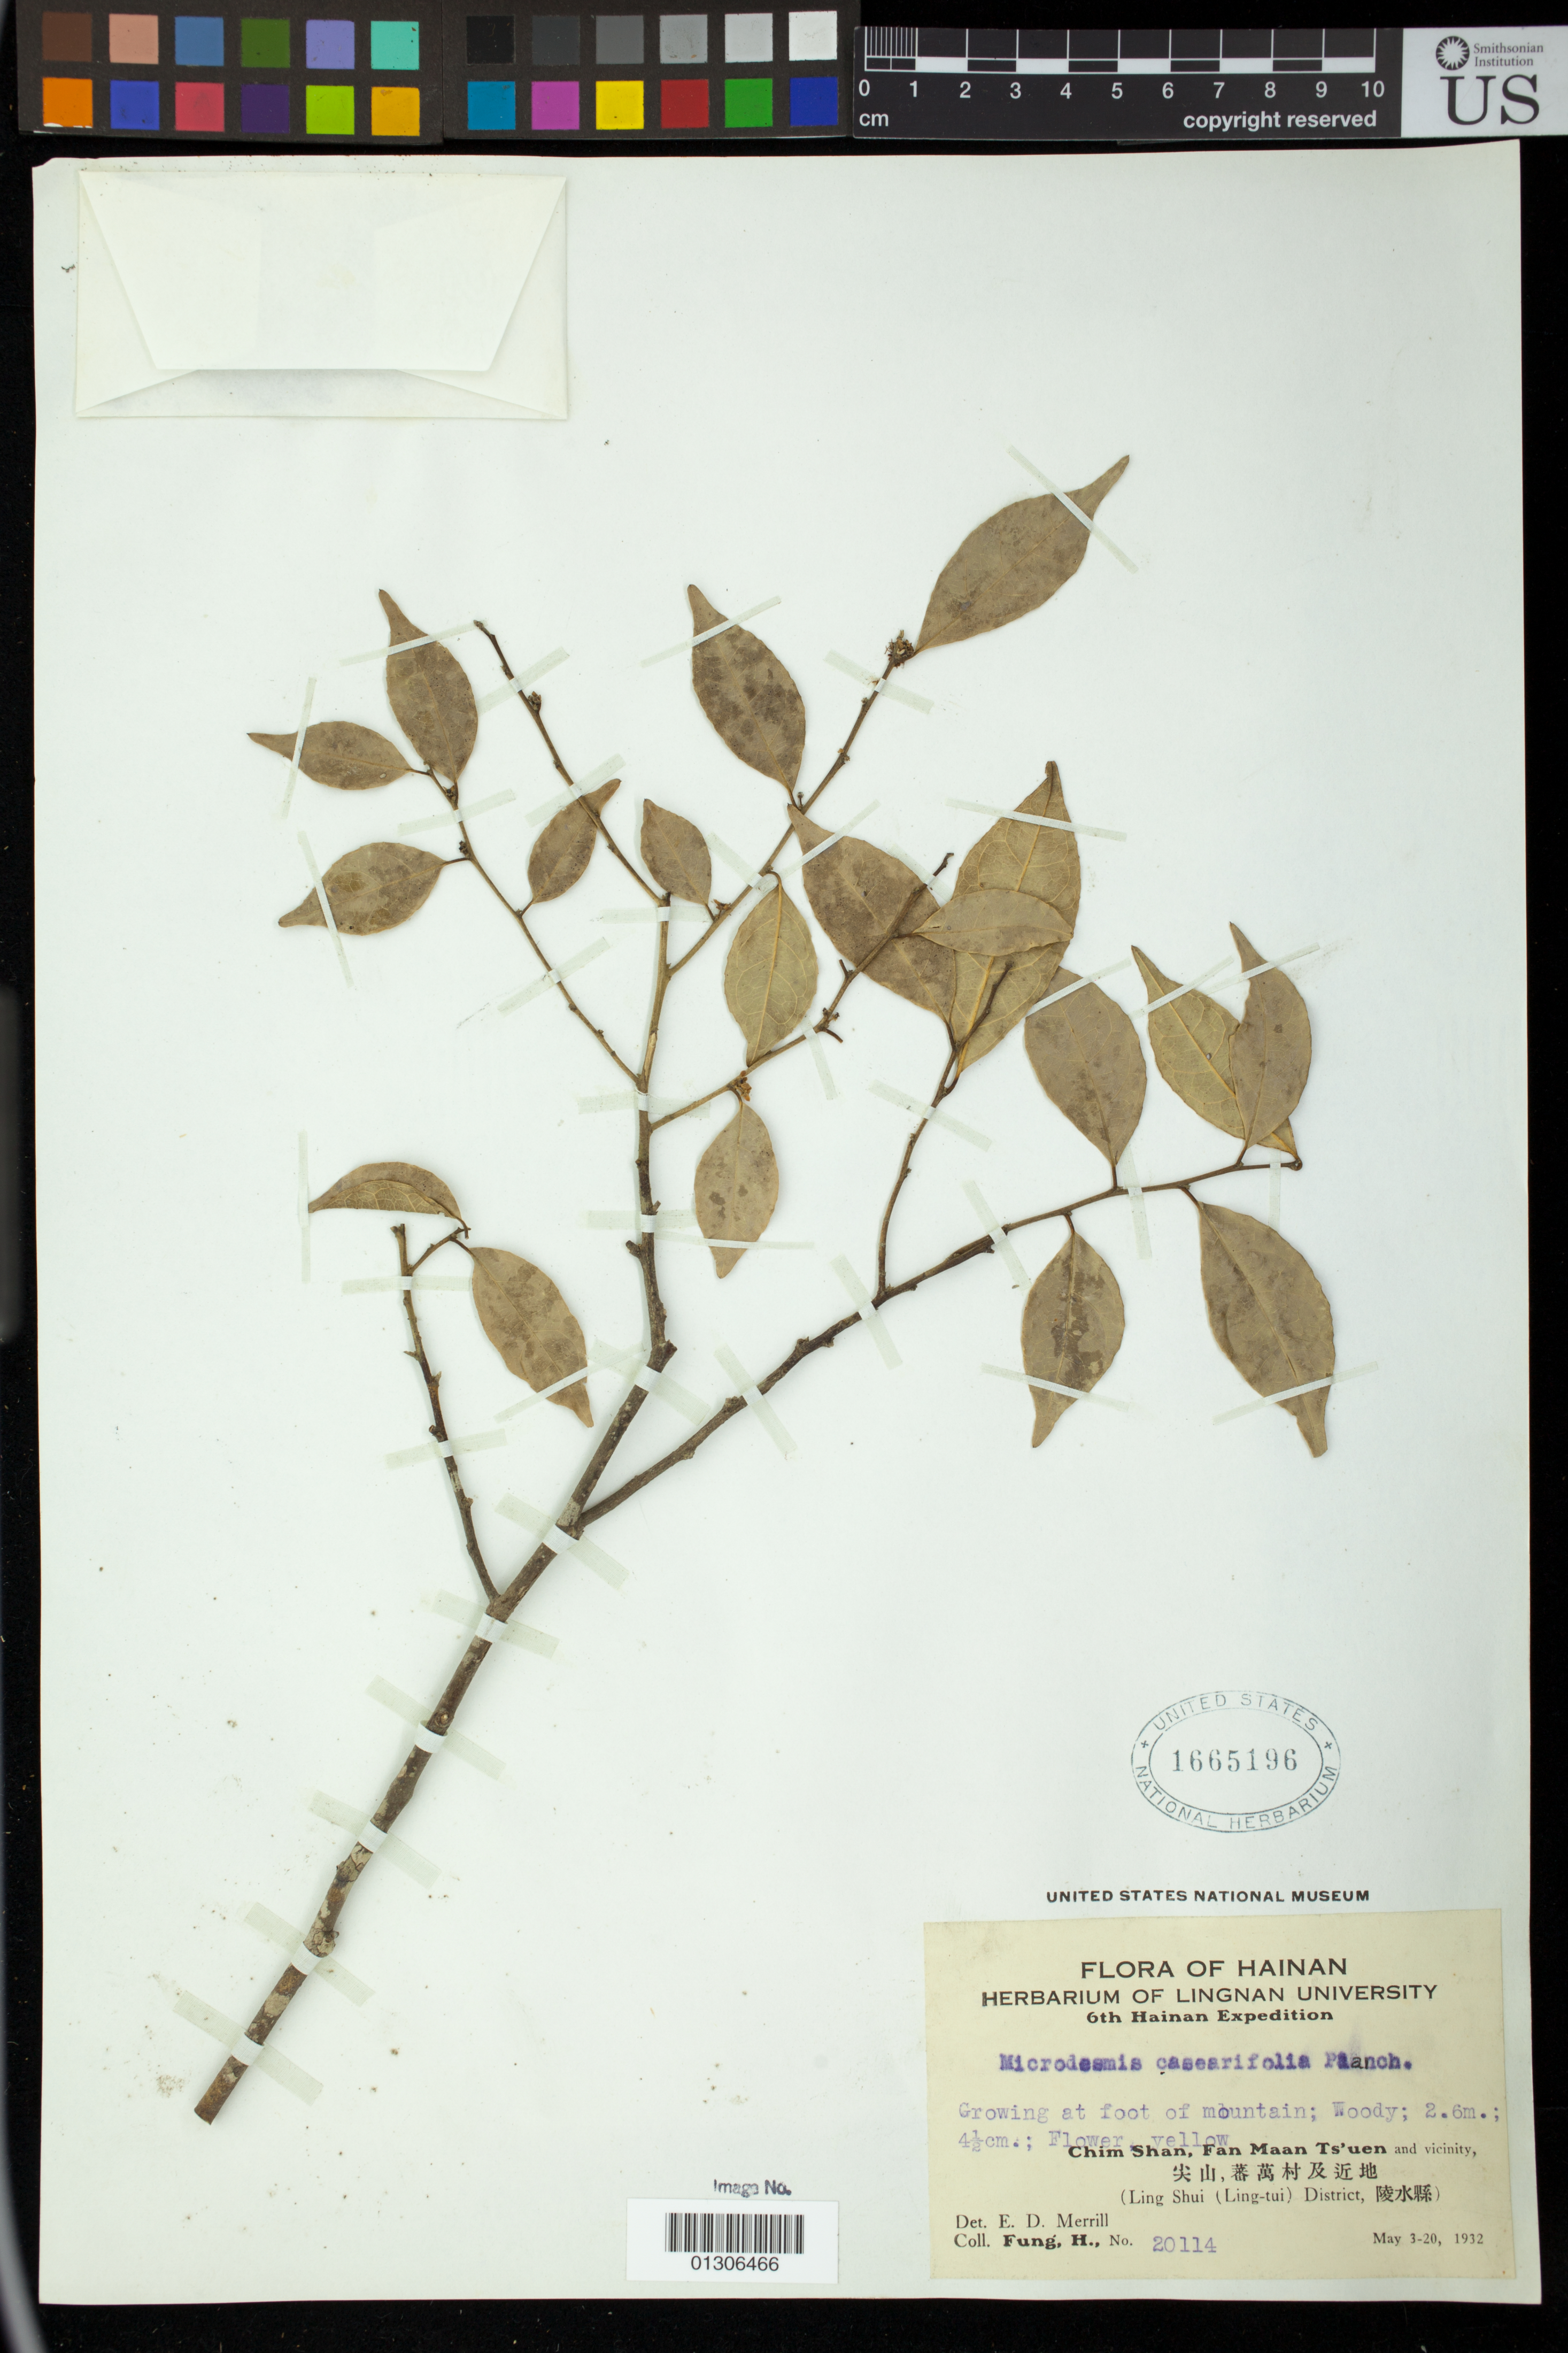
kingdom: Plantae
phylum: Tracheophyta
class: Magnoliopsida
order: Malpighiales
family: Pandaceae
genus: Microdesmis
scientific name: Microdesmis casearifolia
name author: Planch. & Hook.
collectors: H. L. Fung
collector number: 20114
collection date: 1932-05-03/1932-05-20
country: China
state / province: Hainan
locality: Chim Shan, Fan Maan Ts'uen and vicinity, (Ling Shui (Ling-tui) District)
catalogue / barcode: US 1665196